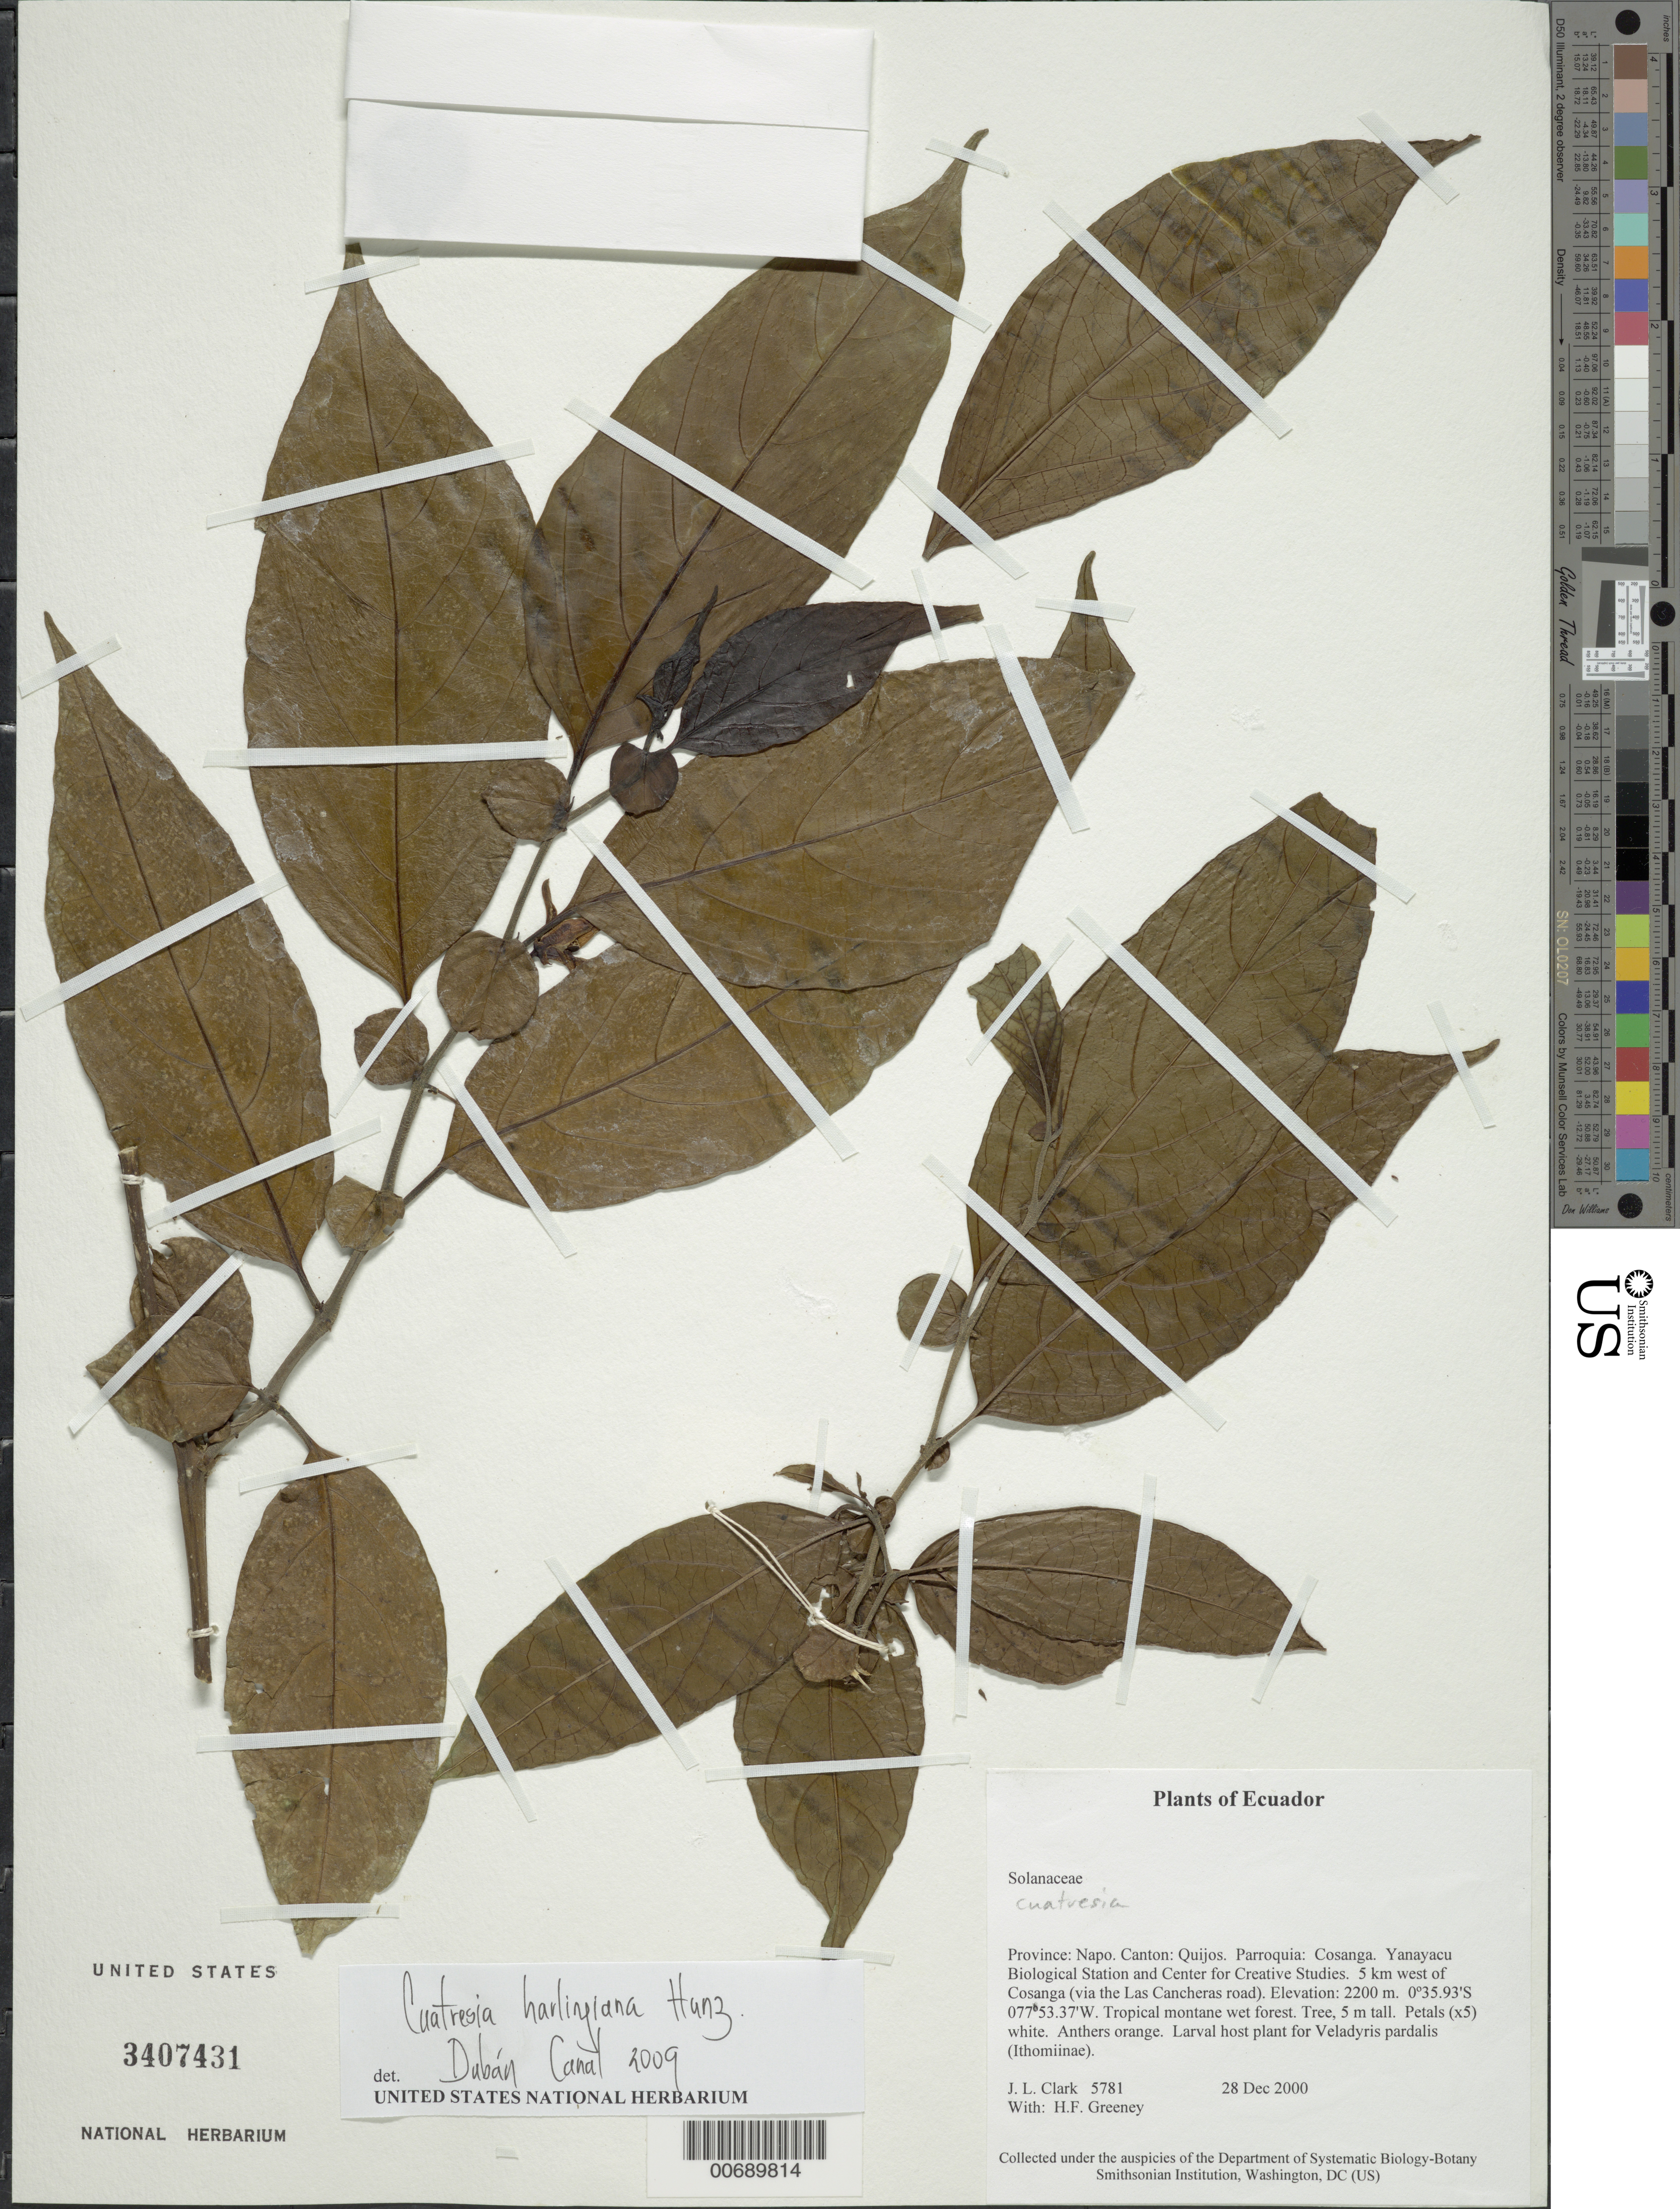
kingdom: Plantae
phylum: Tracheophyta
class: Magnoliopsida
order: Solanales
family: Solanaceae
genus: Cuatresia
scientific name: Cuatresia sp.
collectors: J. L. Clark & H. Greeney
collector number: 5781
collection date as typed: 28 Dec 2000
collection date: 2000-12-28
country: Ecuador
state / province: Napo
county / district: Quijos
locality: Parroquia: Cosanga. Yanayacu Biological Station and Center for Creative Studies. 5 km west of Cosanga (via the Las Cancheras road).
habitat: Tropical montane wet forest.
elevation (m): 2200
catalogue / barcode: US 3407431